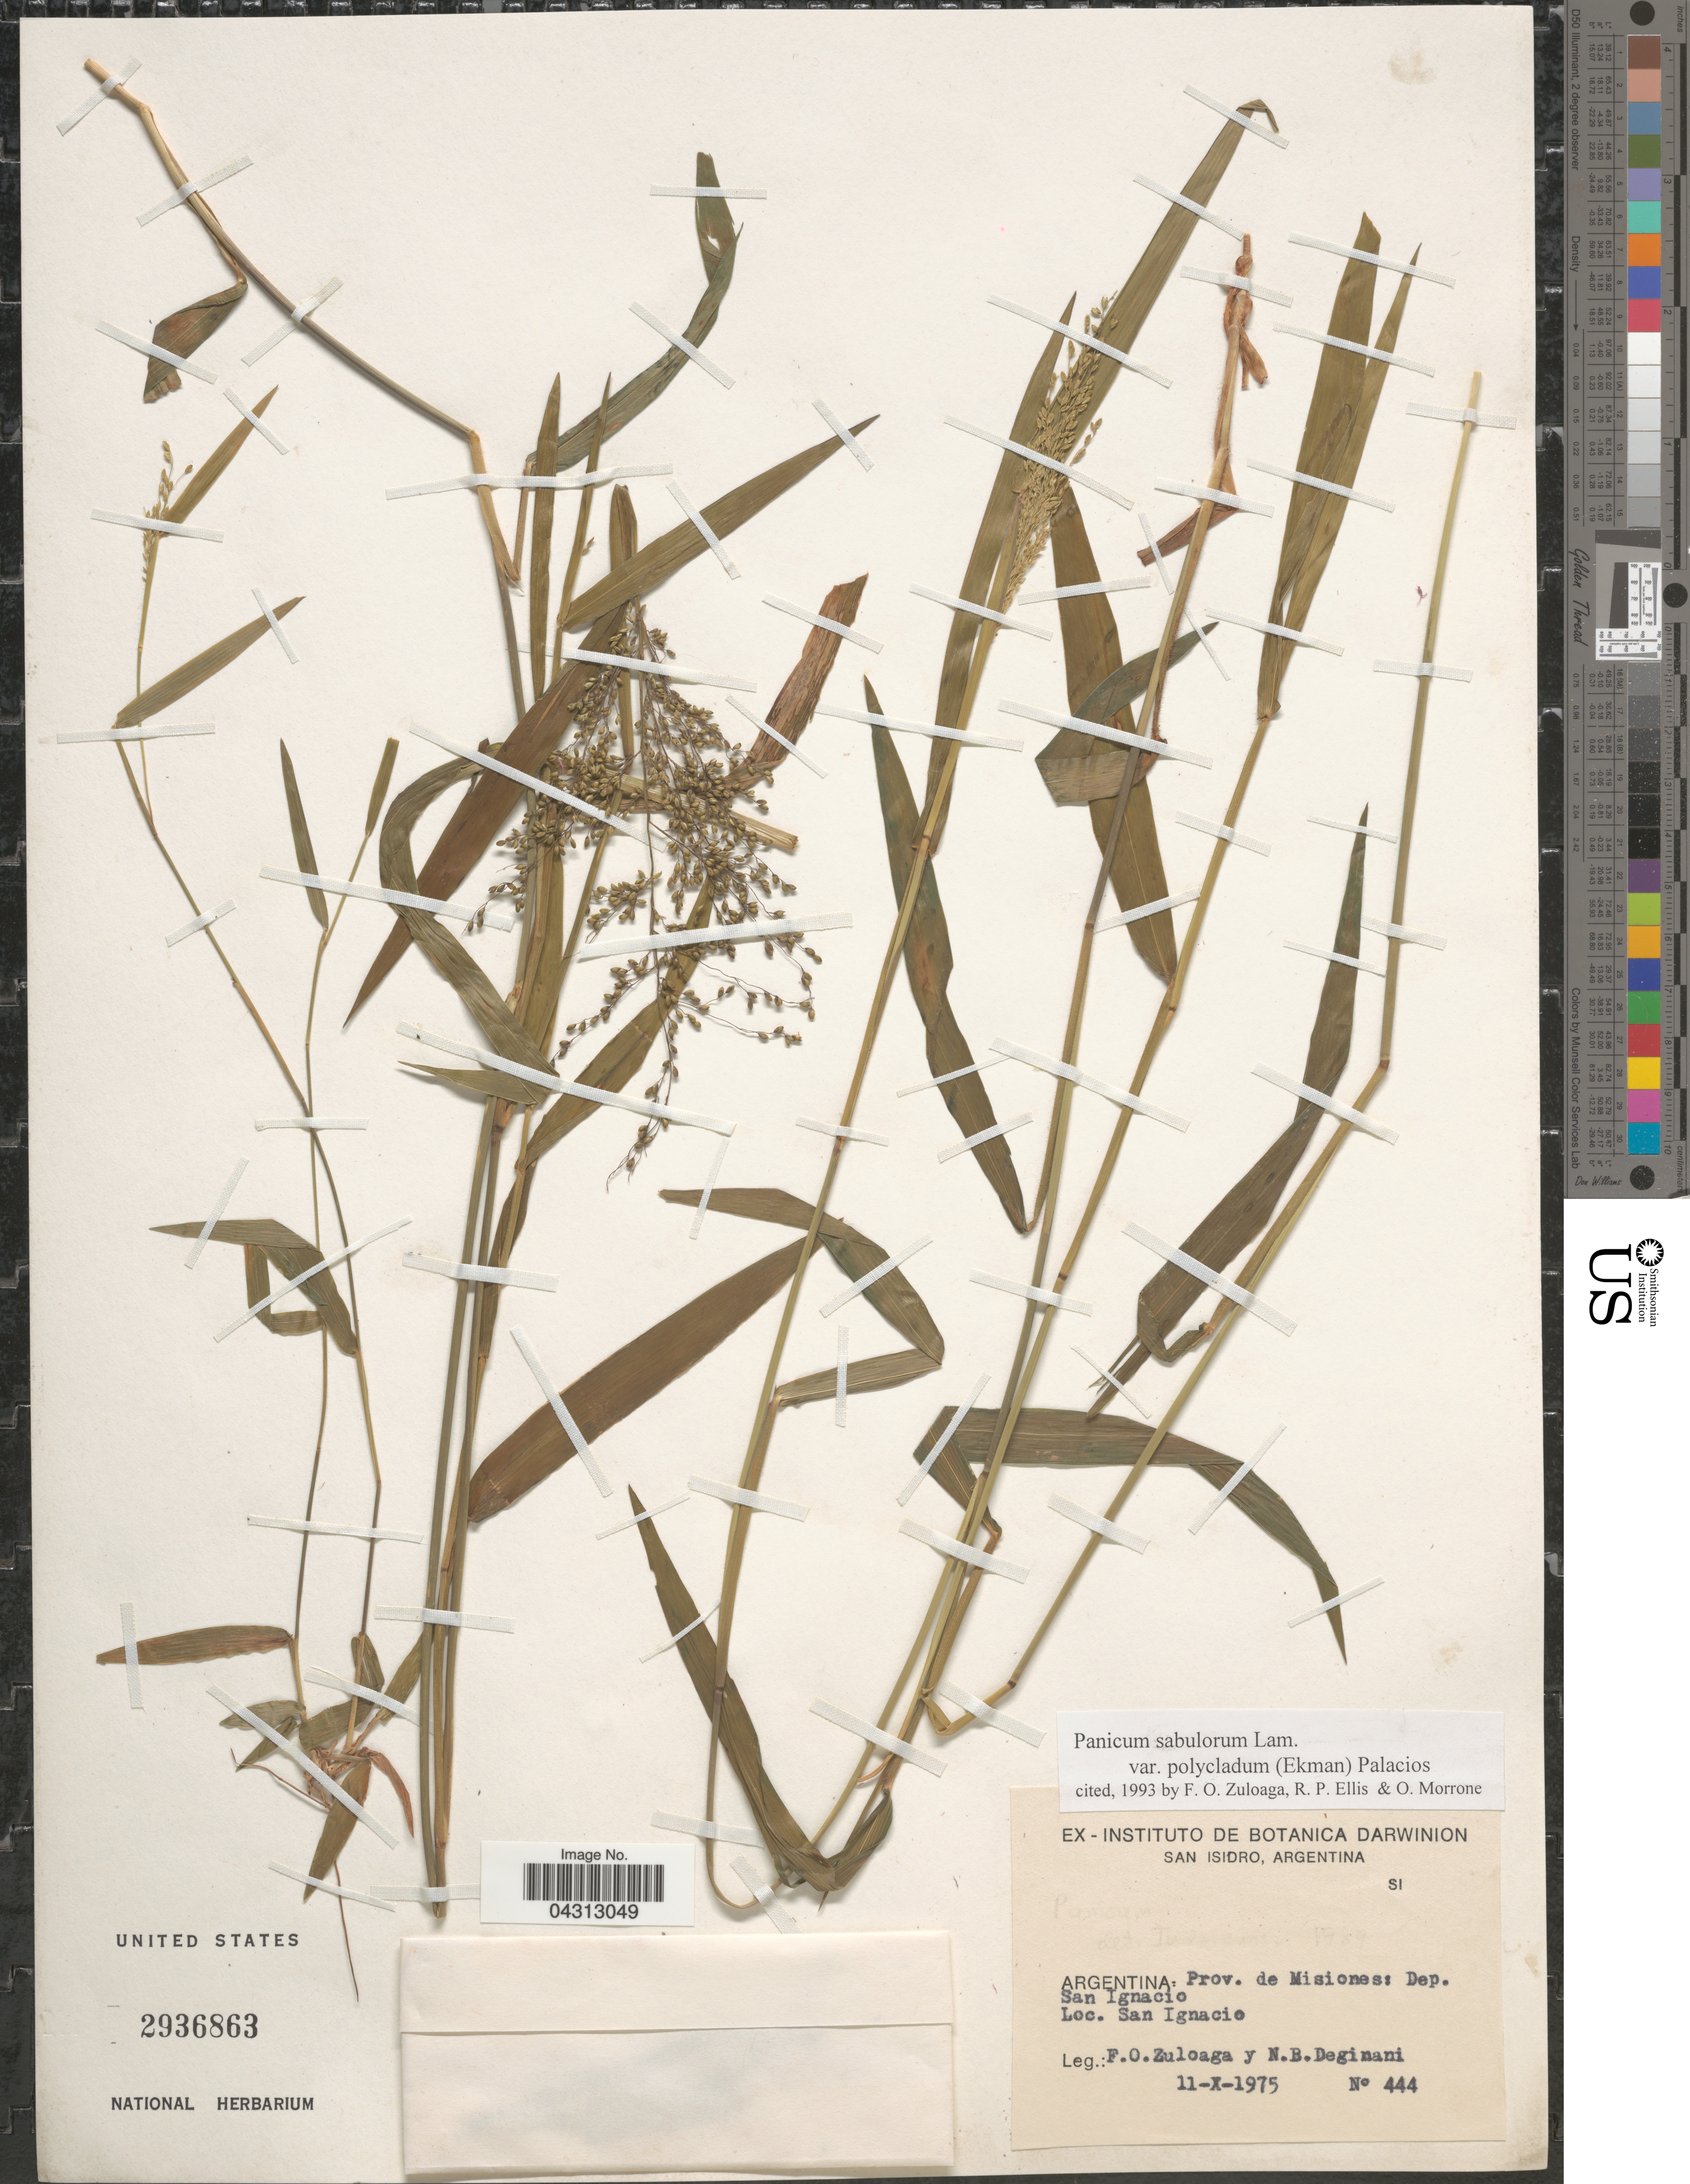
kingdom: Plantae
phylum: Tracheophyta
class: Liliopsida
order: Poales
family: Poaceae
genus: Dichanthelium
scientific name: Dichanthelium sabulorum var. polycladum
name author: (Ekman) Zuloaga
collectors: F. O. Zuloaga & N. Deginani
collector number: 444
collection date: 1975-10-11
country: Argentina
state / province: Misiones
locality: Dep. San Ignacio. San Ignacio.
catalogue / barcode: US 2936863